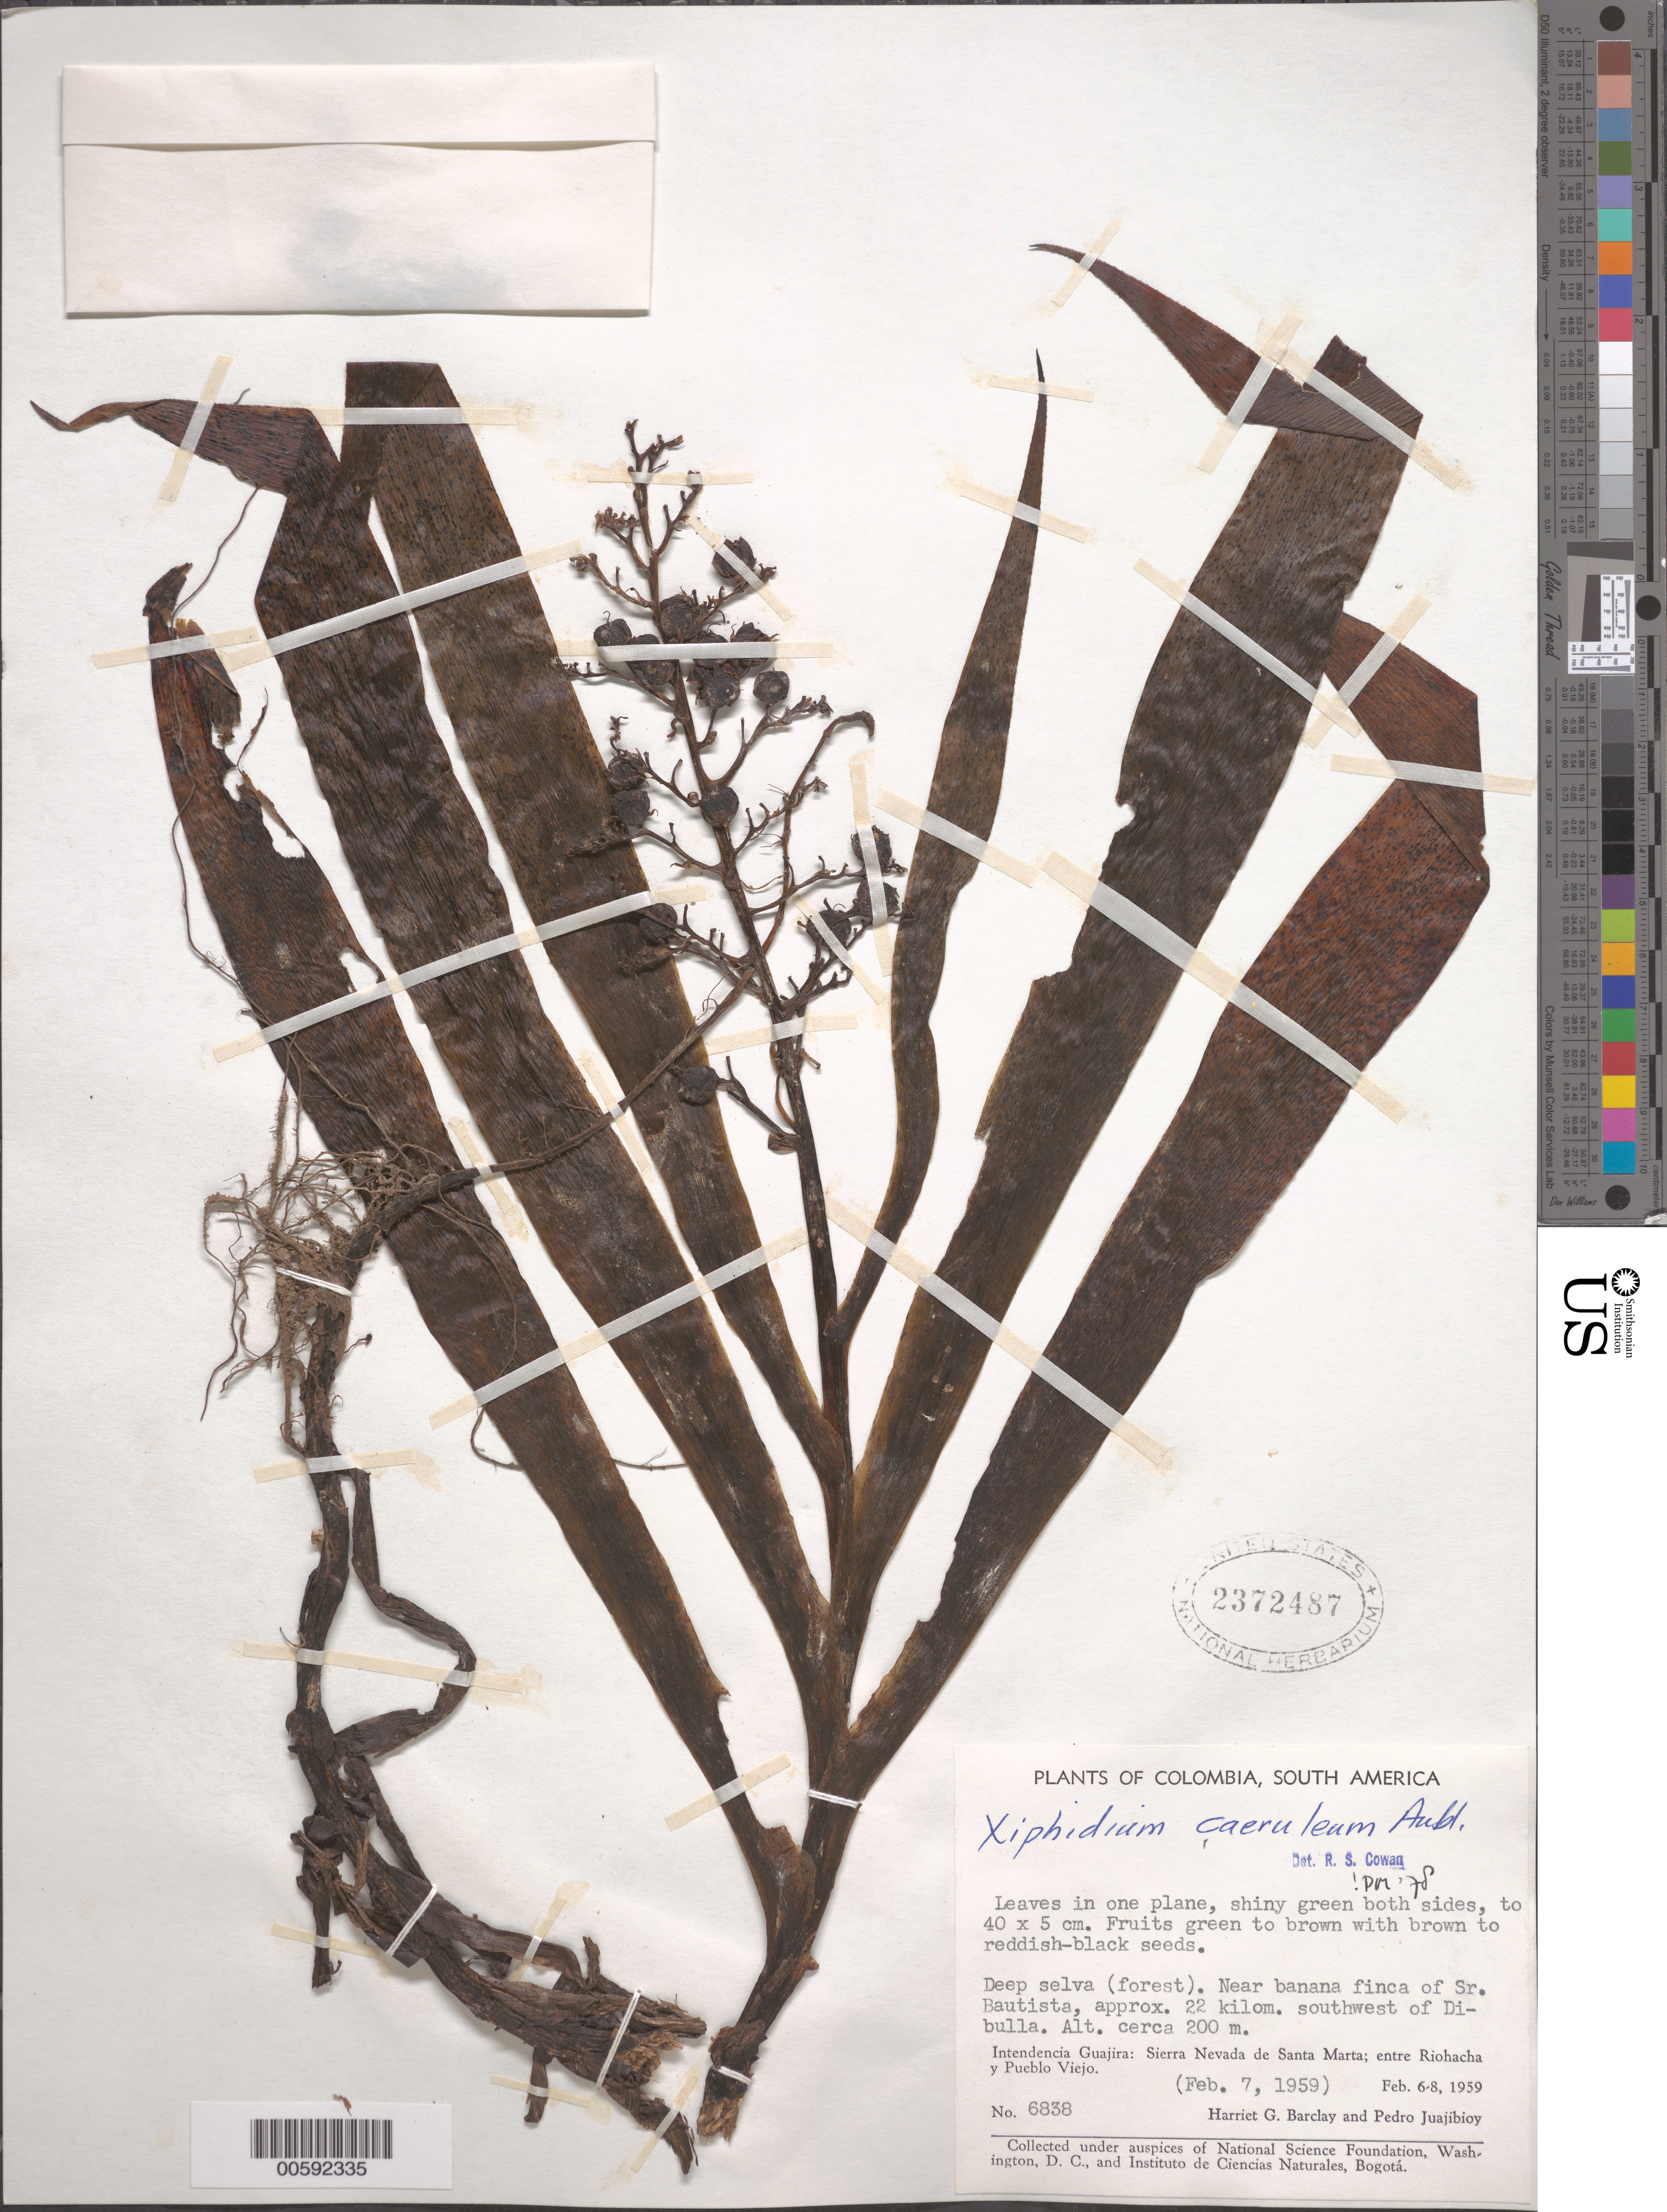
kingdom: Plantae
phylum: Tracheophyta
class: Liliopsida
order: Commelinales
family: Haemodoraceae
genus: Xiphidium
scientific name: Xiphidium caeruleum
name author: Aubl.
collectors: H. G. Barclay & P. Juajibioy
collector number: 6838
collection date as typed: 06 Feb 1959 to 08 Jul 1959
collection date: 1959-02-06/1959-07-08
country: Colombia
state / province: La Guajira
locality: Sierra Nevada de Santa Marta, between Rio Hacha and Pueblo Viejo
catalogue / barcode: US 2372487